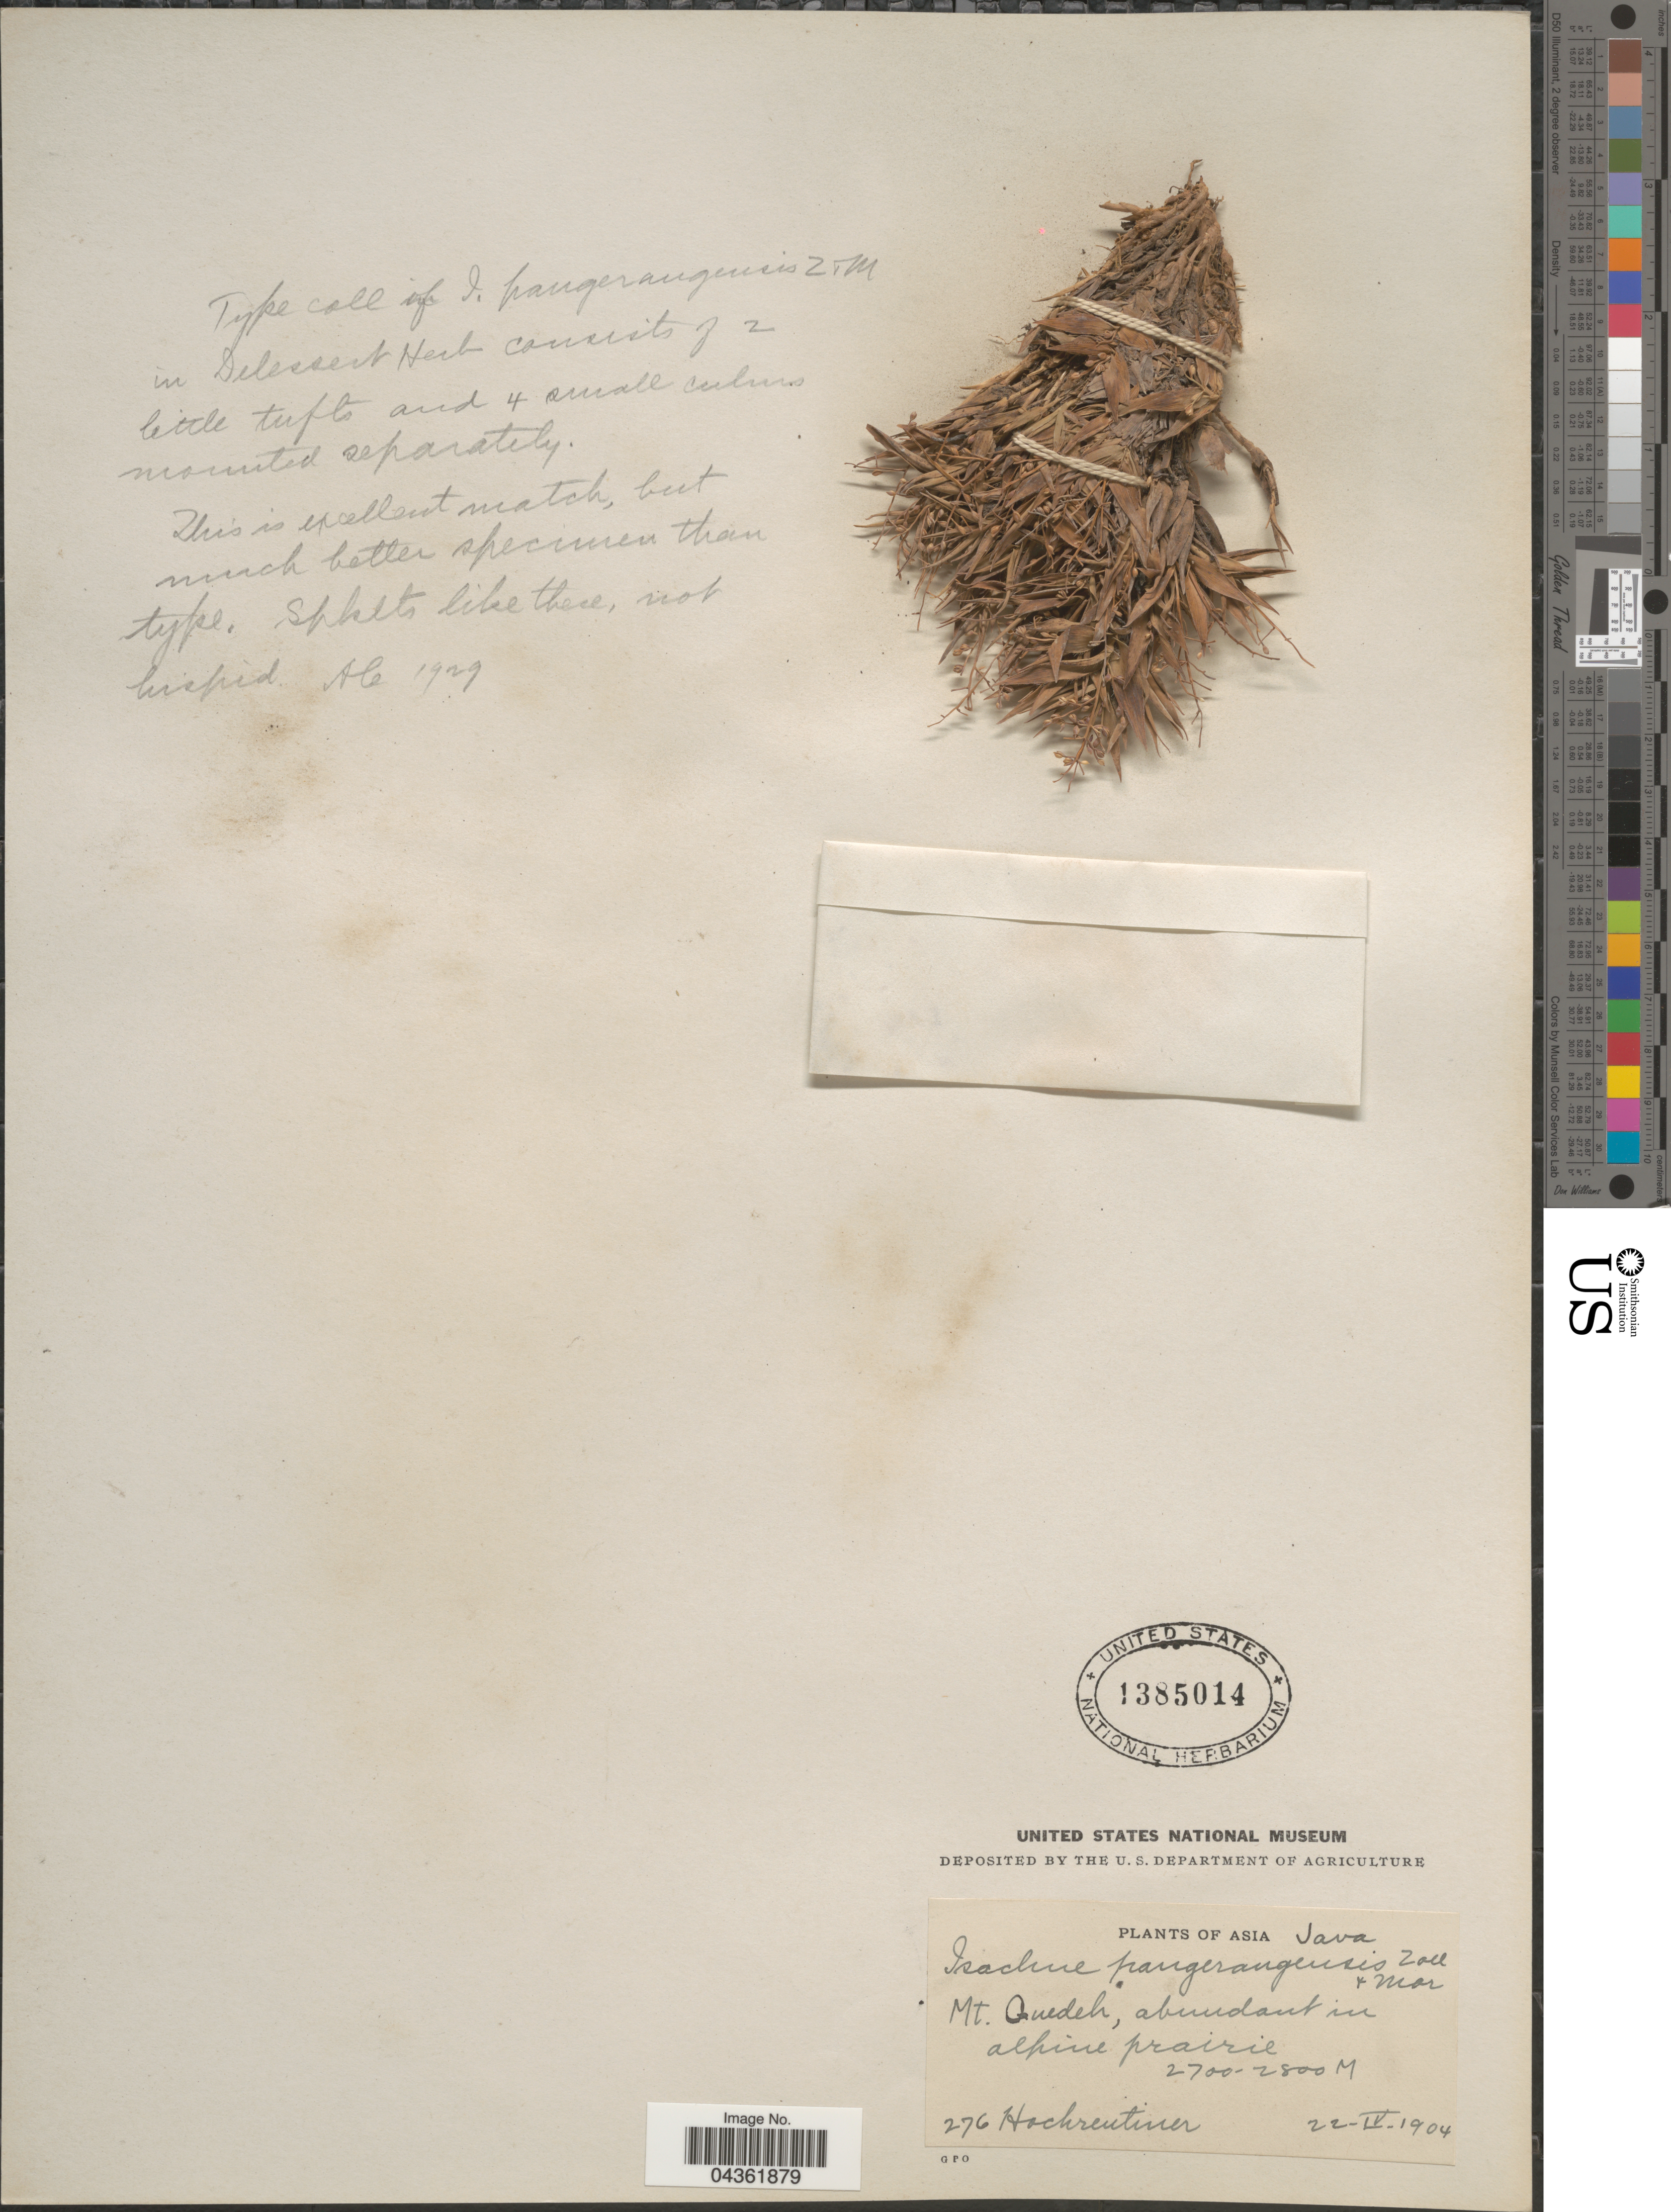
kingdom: Plantae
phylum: Tracheophyta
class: Liliopsida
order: Poales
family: Poaceae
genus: Isachne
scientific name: Isachne pangerangensis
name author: Zoll. & Moritzi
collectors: Hochreutiner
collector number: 276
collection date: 1904-04-22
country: Indonesia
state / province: Java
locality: Mt. Guedeh, abundant in alpine prairie.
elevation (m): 2700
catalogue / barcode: US 1385014